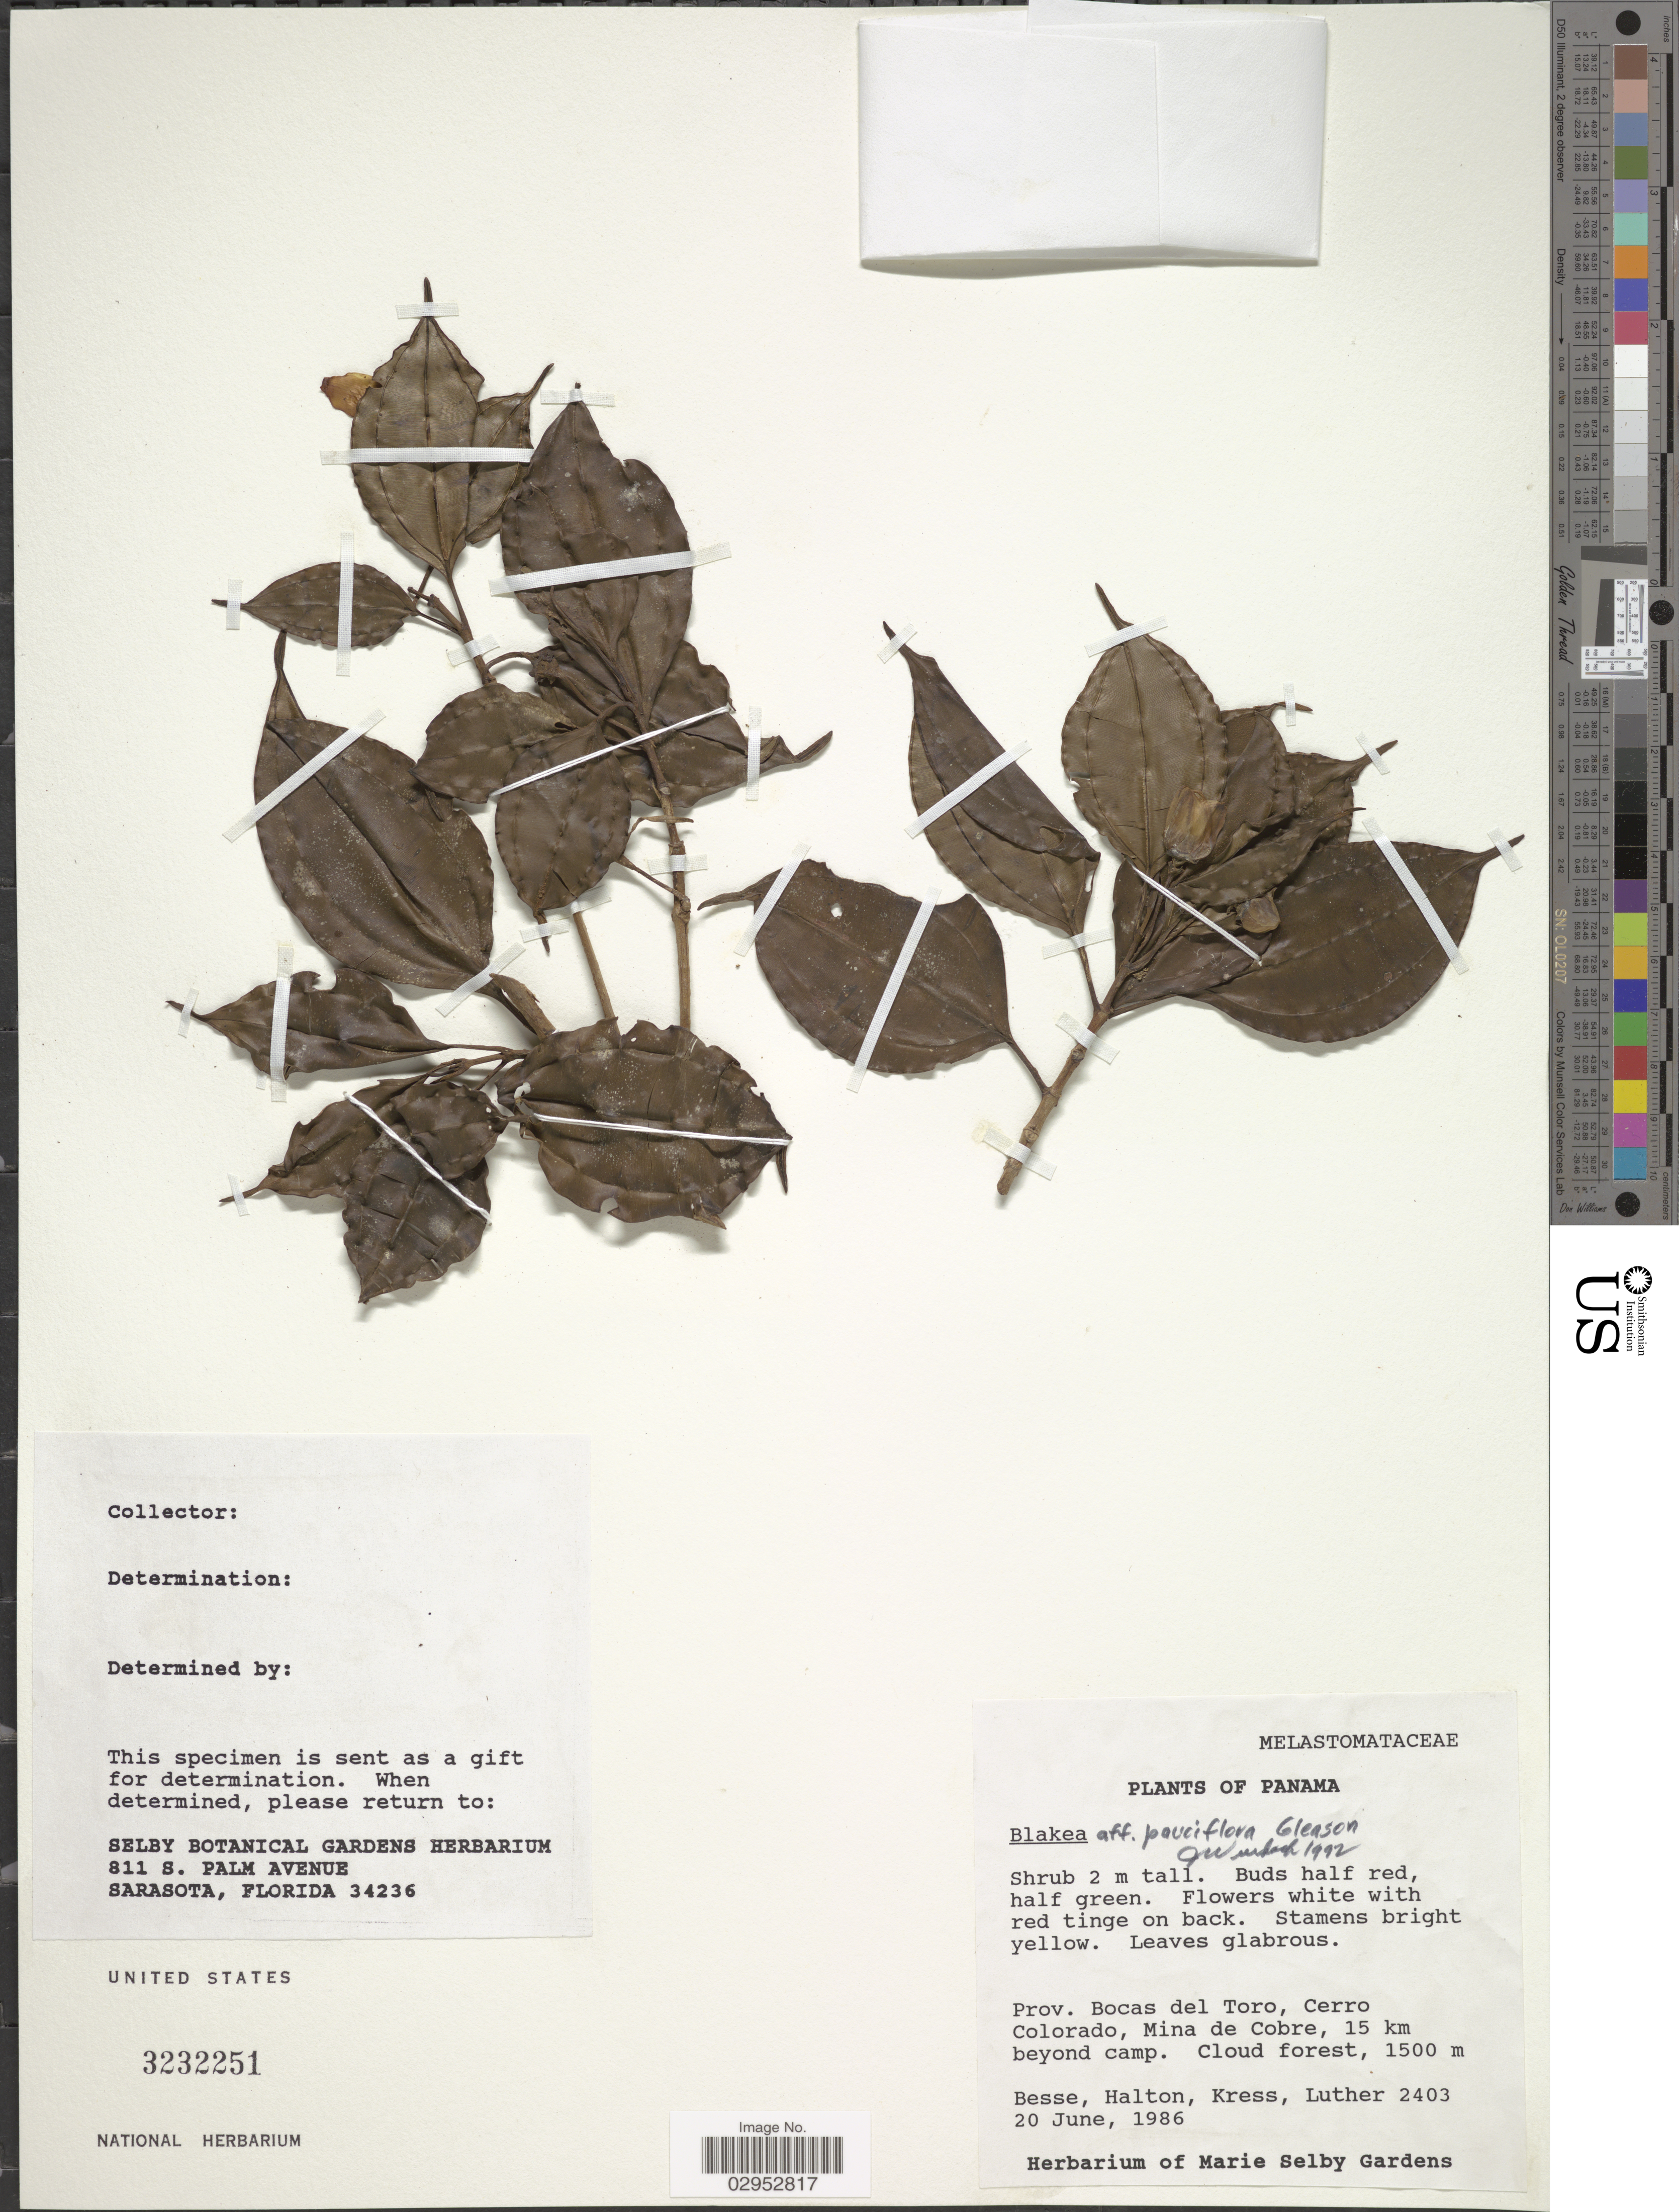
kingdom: Plantae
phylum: Tracheophyta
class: Magnoliopsida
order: Myrtales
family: Melastomataceae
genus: Blakea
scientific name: Blakea pauciflora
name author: Gleason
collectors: -. Besse, -. Halton, -- Kress & -- Luther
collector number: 2403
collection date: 1986-06-20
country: Panama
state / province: Bocas del Toro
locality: Prov. Bocas del Toro, Cerro Colorado, Mina de Cobre, 15 km beyond camp.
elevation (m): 1500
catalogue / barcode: US 3232251